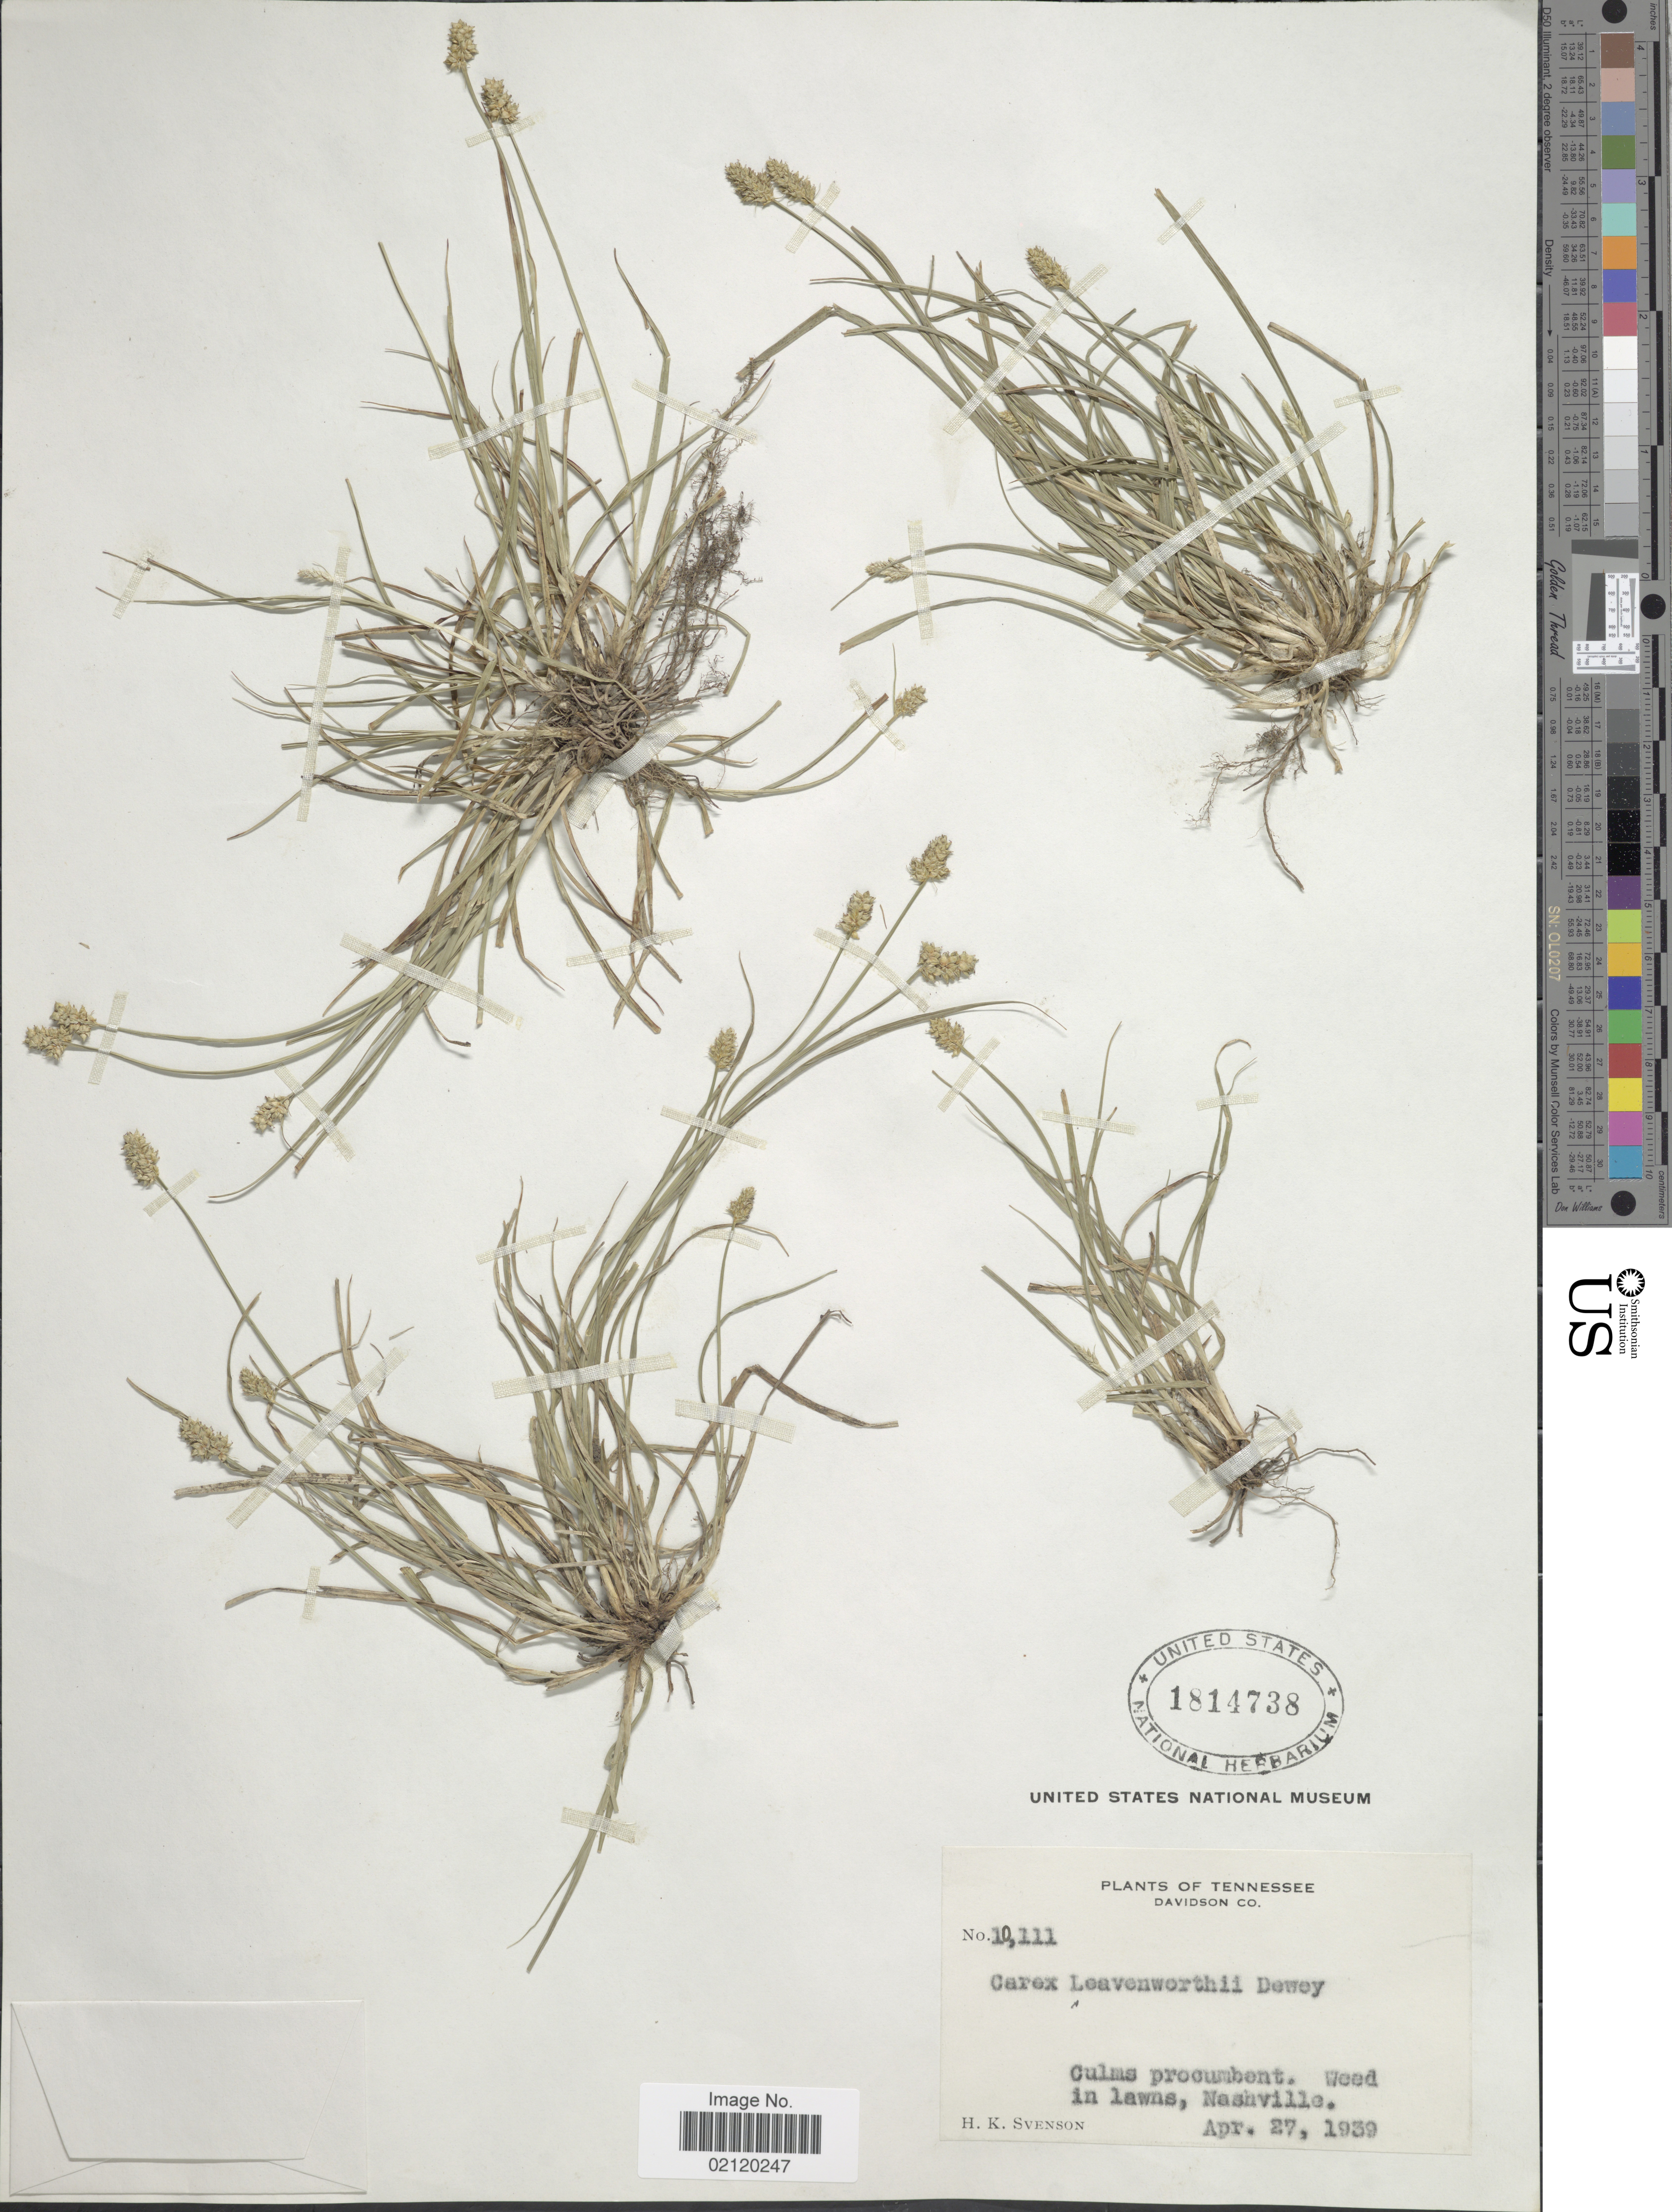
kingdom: Plantae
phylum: Tracheophyta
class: Liliopsida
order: Poales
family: Cyperaceae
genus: Carex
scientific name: Carex leavenworthii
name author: Dewey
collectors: H. K. Svenson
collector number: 10111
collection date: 1939-04-27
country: United States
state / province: Tennessee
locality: Davidson Co., Nashville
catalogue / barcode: US 181738